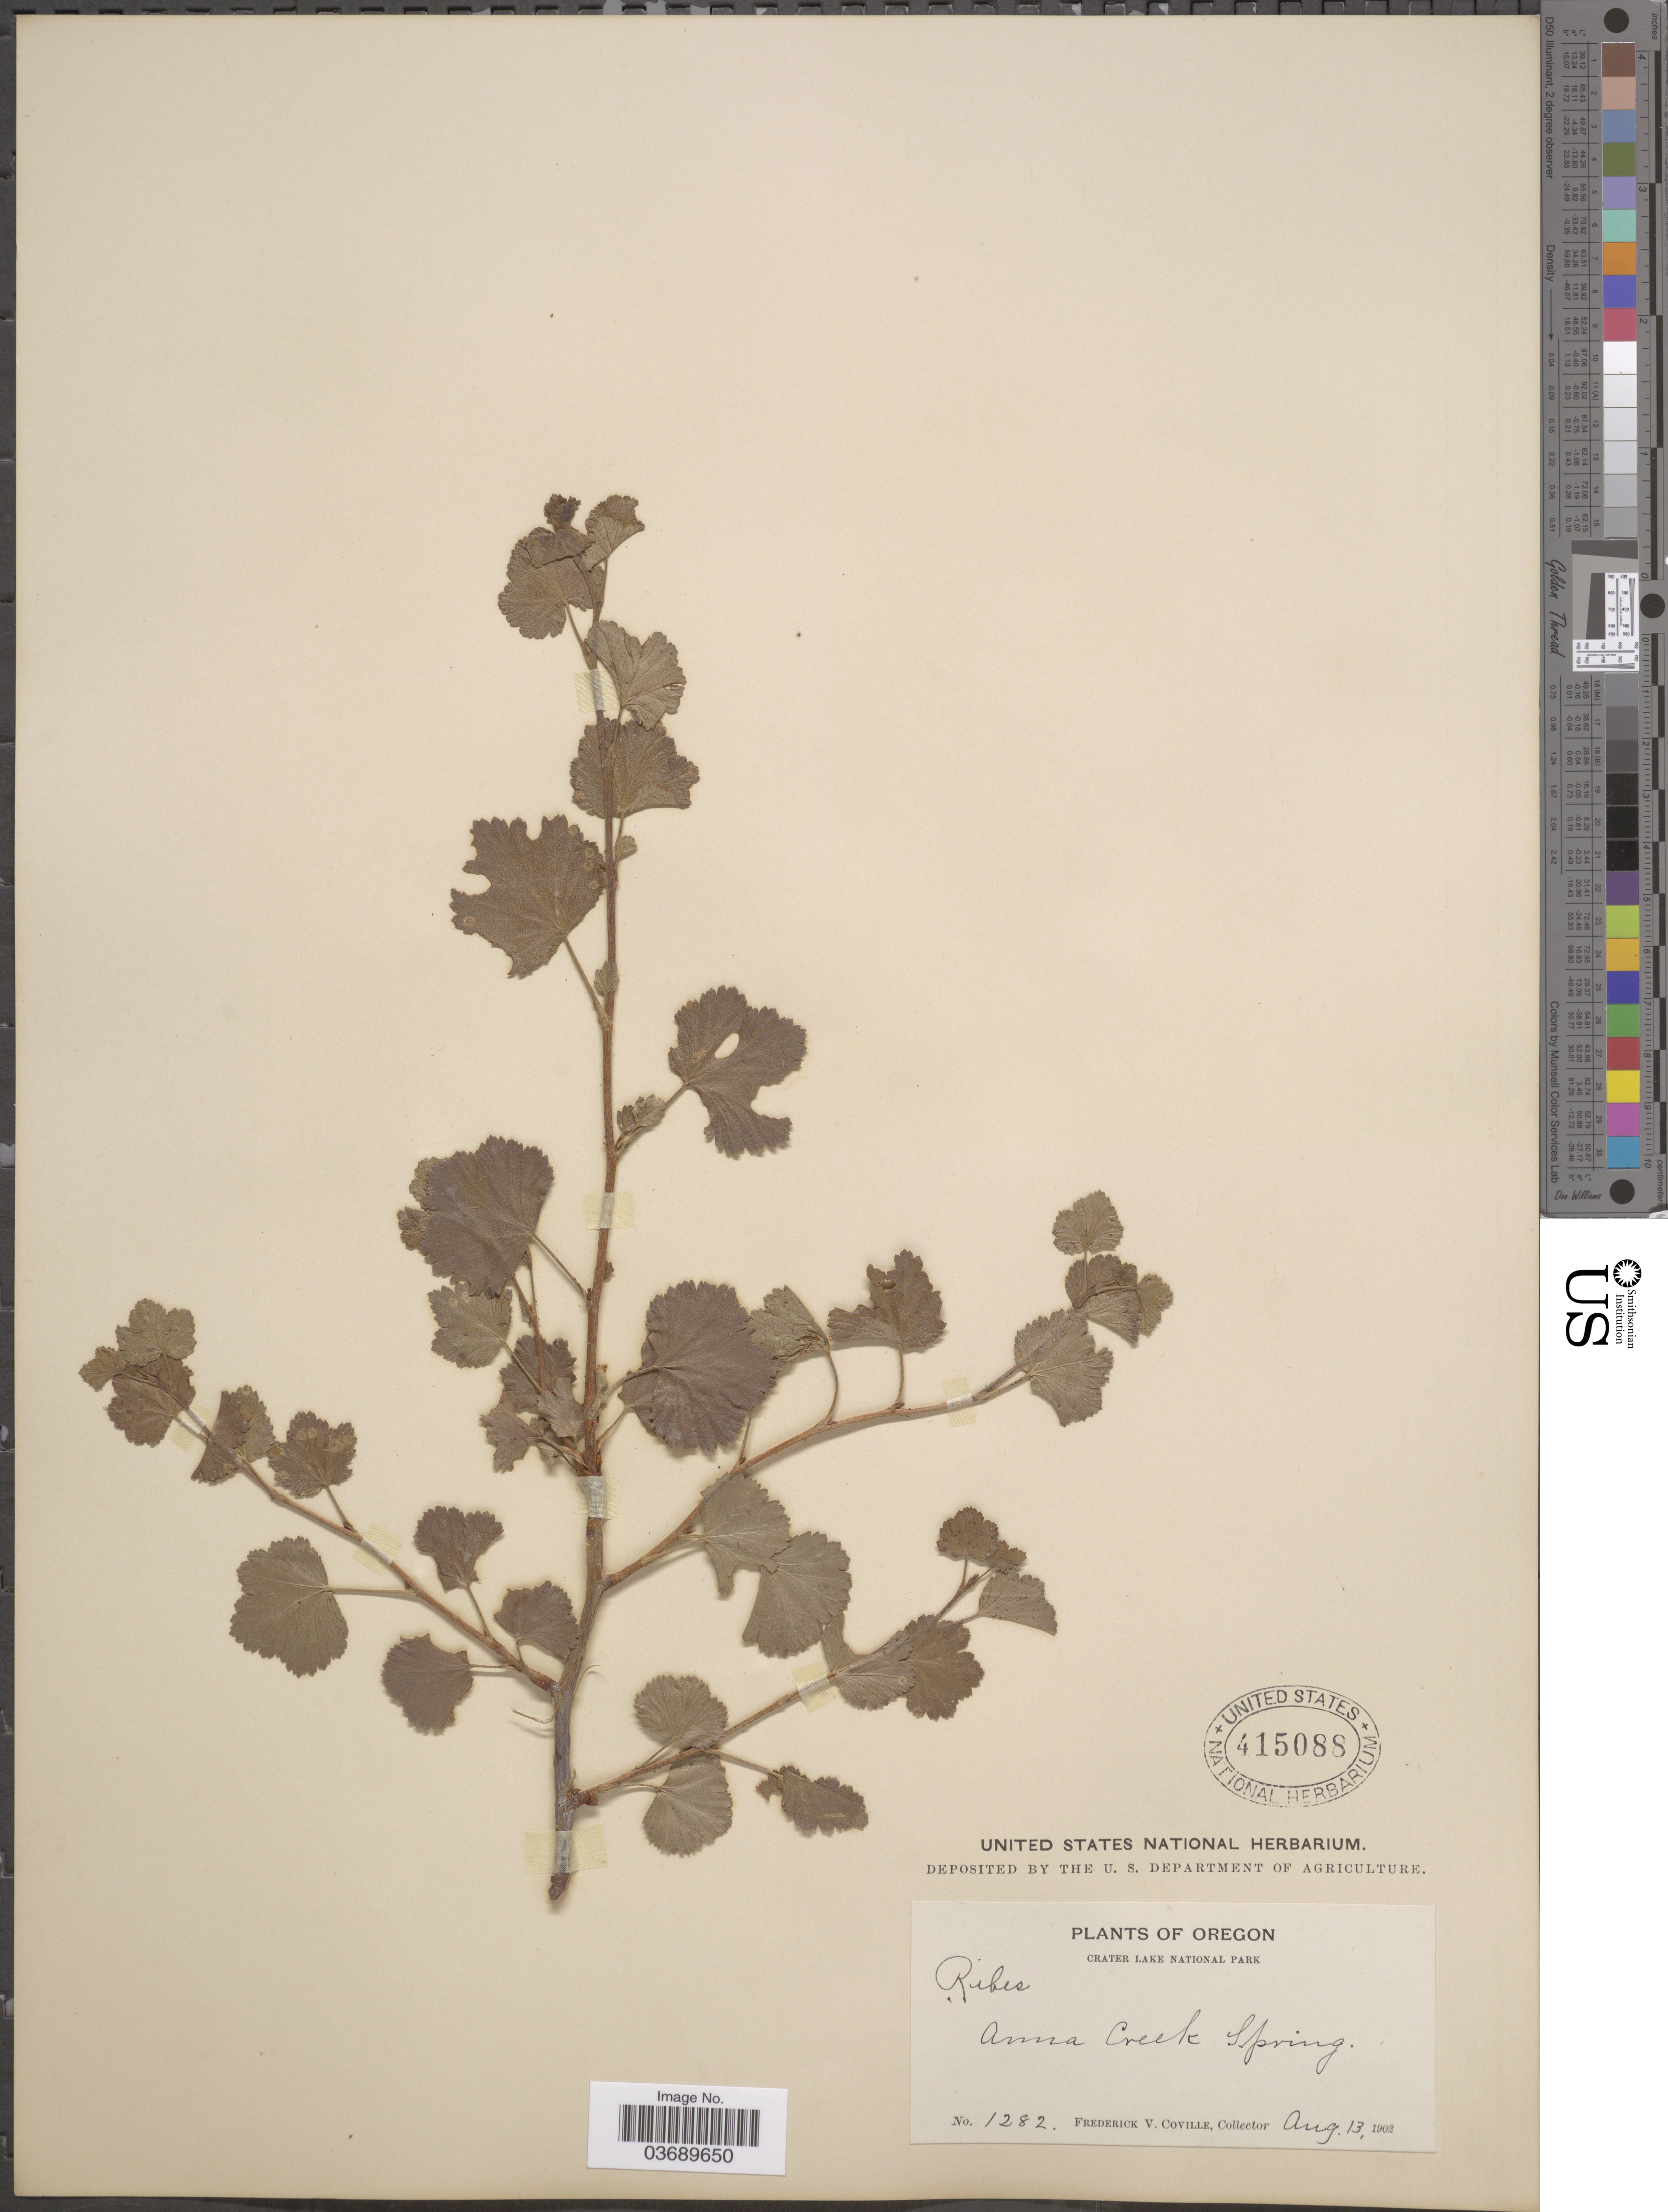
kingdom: Plantae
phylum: Tracheophyta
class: Magnoliopsida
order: Saxifragales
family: Grossulariaceae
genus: Ribes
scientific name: Ribes sp.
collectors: F. V. Coville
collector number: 1282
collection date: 1902-08-13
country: United States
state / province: Oregon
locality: Crater Lake National Park. Anna Creek Spring.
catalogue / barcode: US 415088